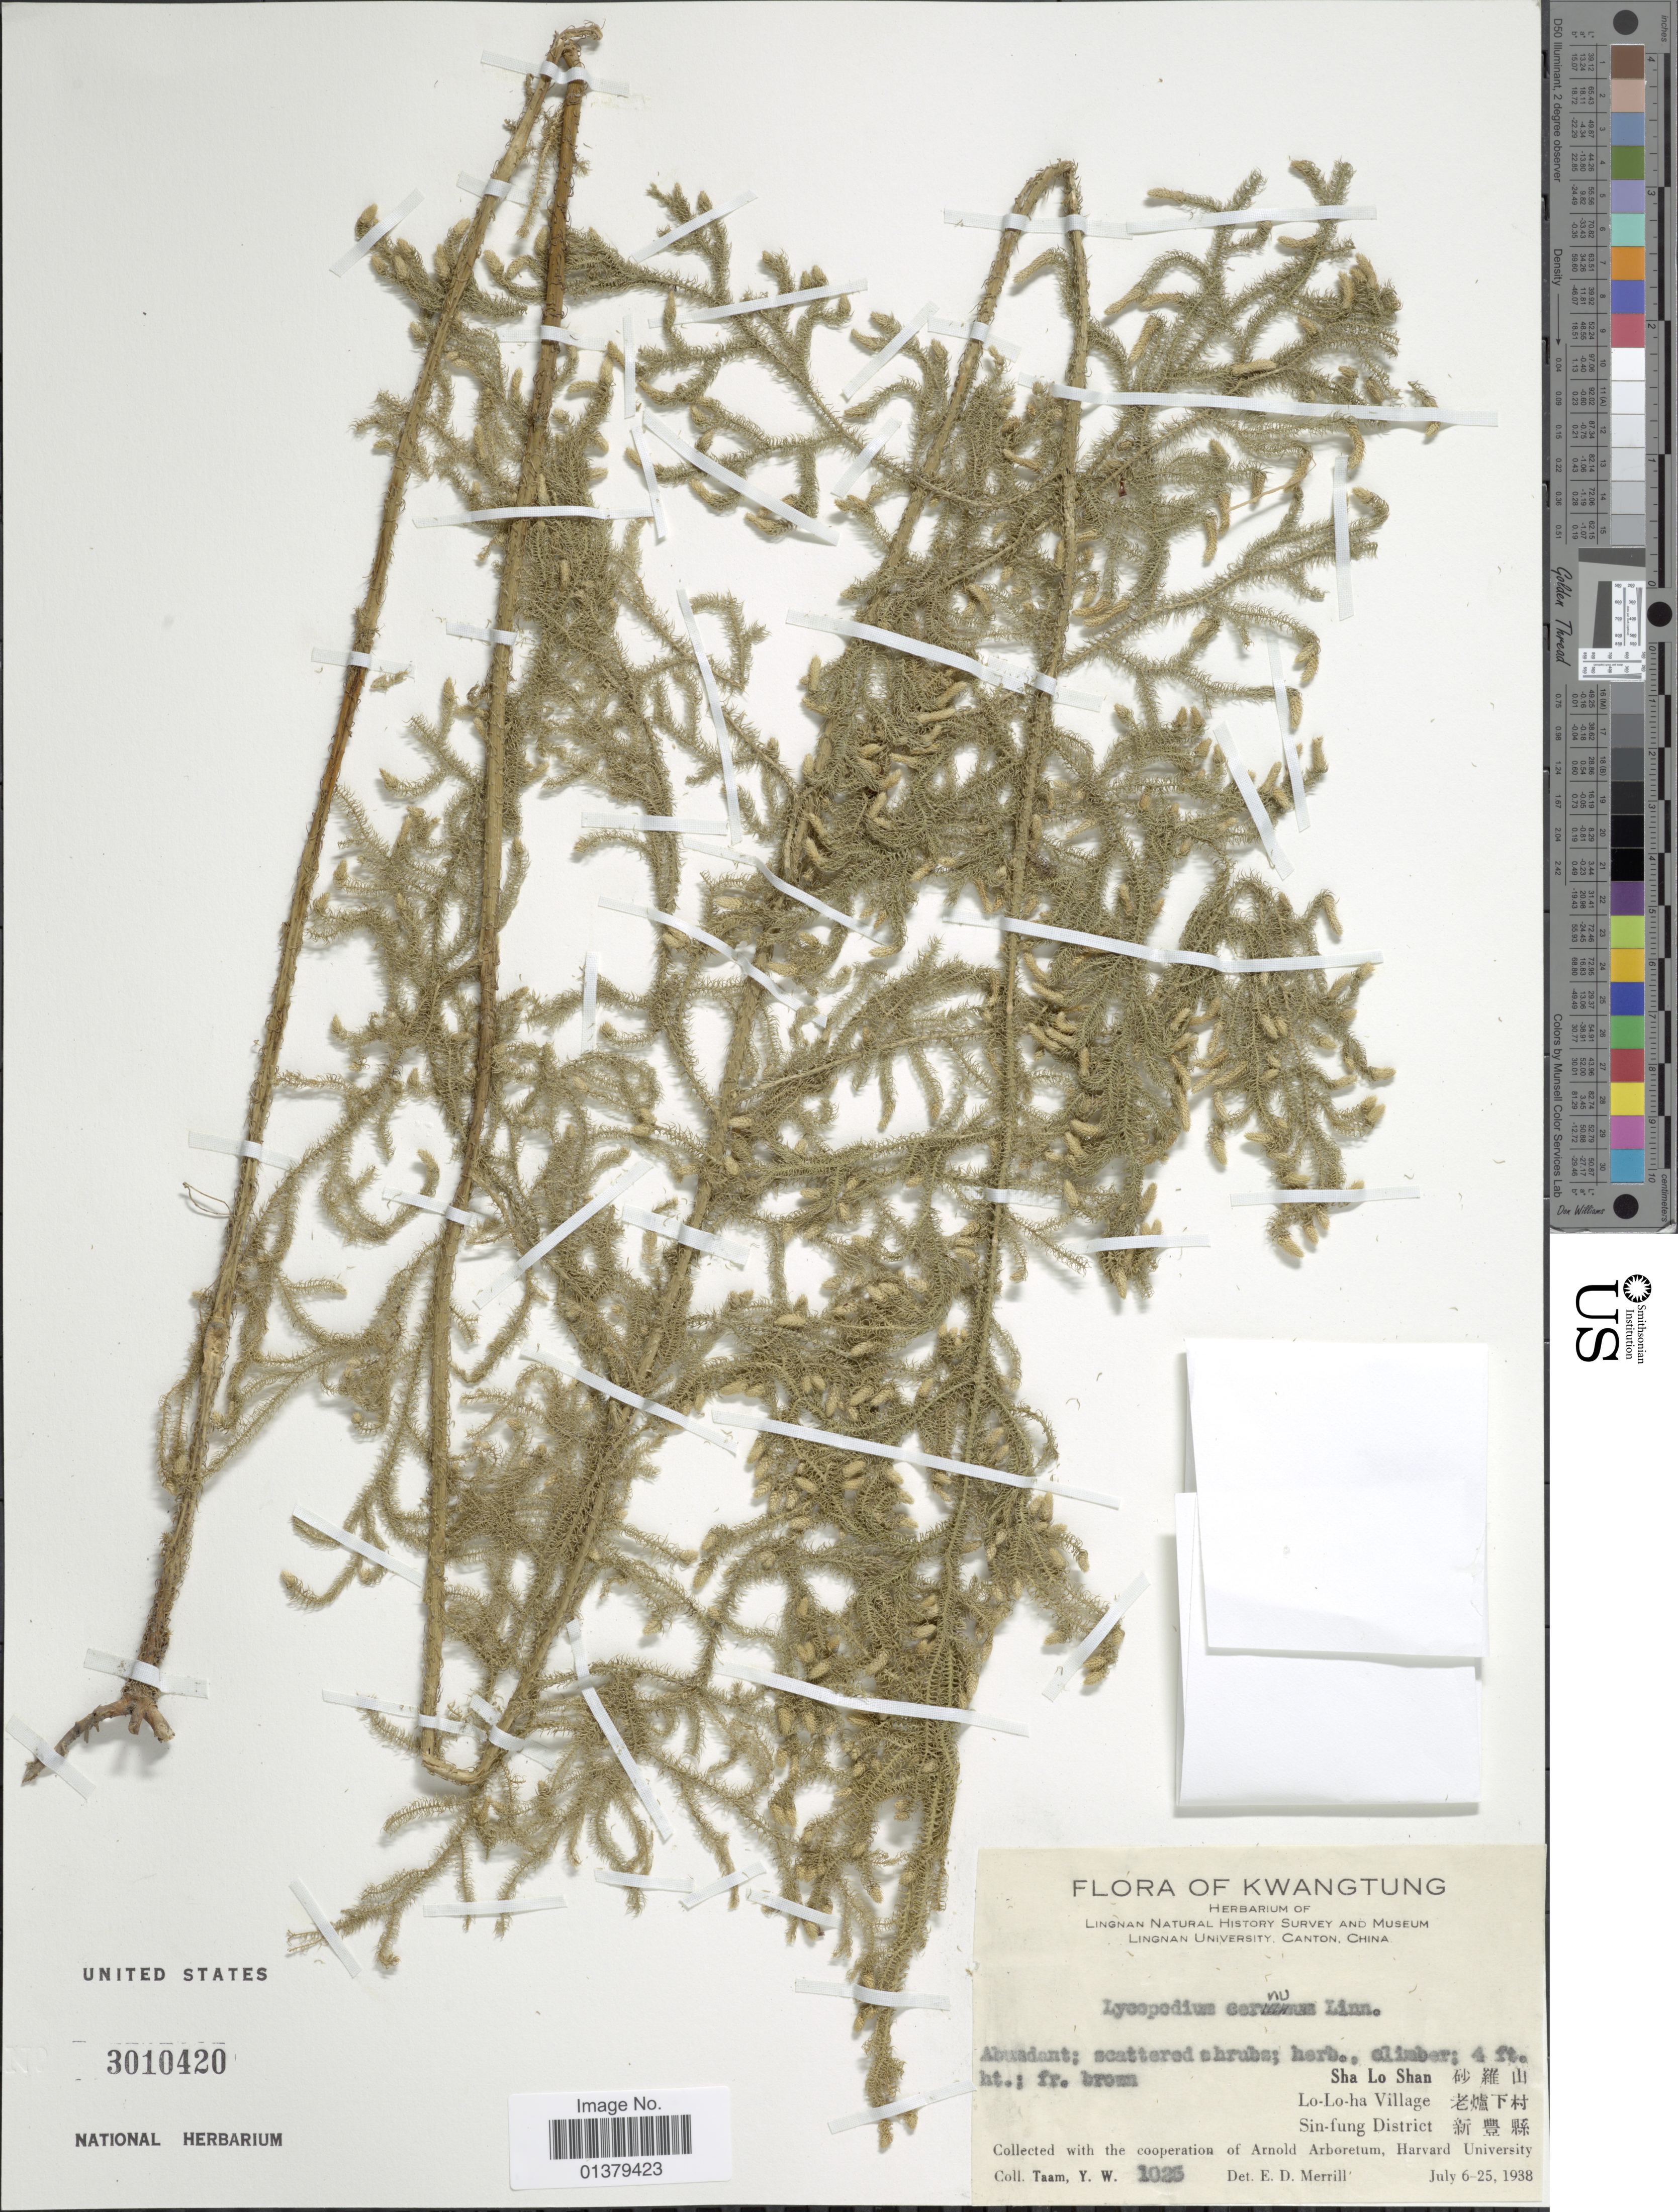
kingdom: Plantae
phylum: Tracheophyta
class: Lycopodiopsida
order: Lycopodiales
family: Lycopodiaceae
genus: Palhinhaea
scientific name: Palhinhaea cernua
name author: (L.) Vasc. & Franco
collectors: Y. W. Taam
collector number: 1025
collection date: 1938-07-06/1938-07-25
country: China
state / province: Guangdong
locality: Kwatung,Sha Lo Shan, Lo-Lo-ha Village, Sin-fung District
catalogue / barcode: US 2010420